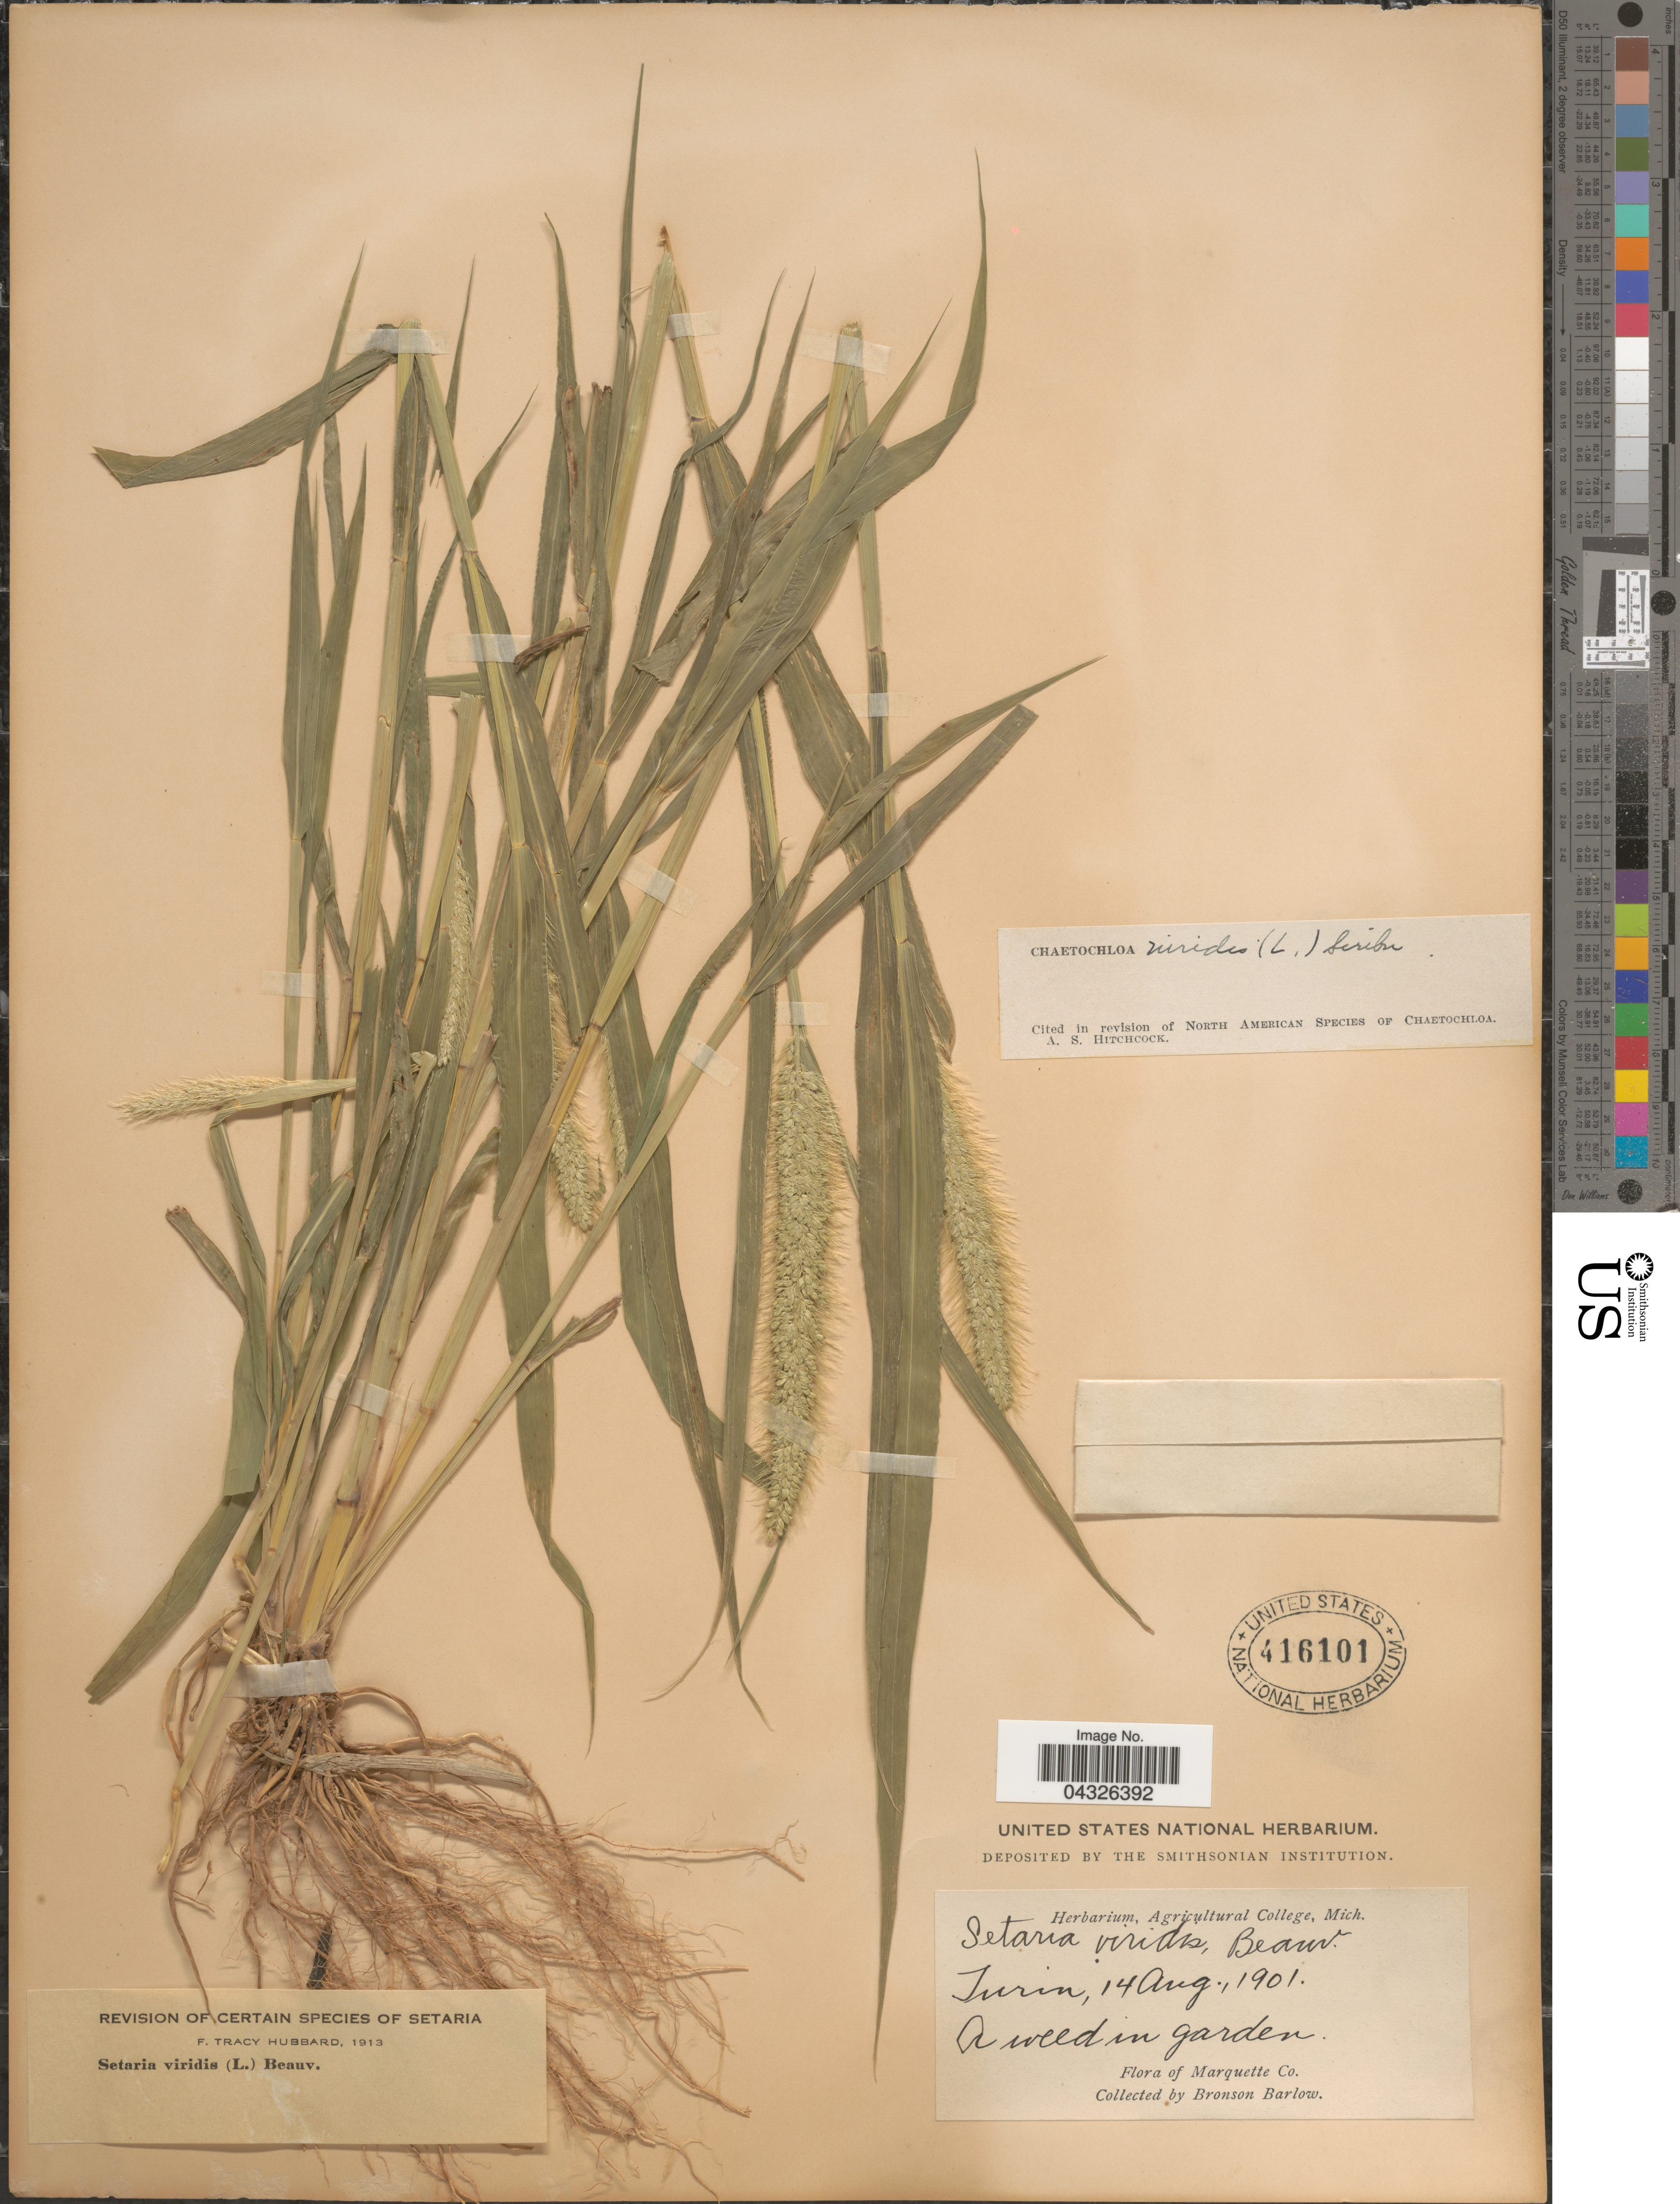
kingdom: Plantae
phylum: Tracheophyta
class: Liliopsida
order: Poales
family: Poaceae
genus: Setaria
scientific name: Setaria viridis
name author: (L.) P. Beauv.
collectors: Barlow, B.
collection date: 1901-08-14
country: United States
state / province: Michigan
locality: Turin. Marquette Co.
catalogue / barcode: US 416101